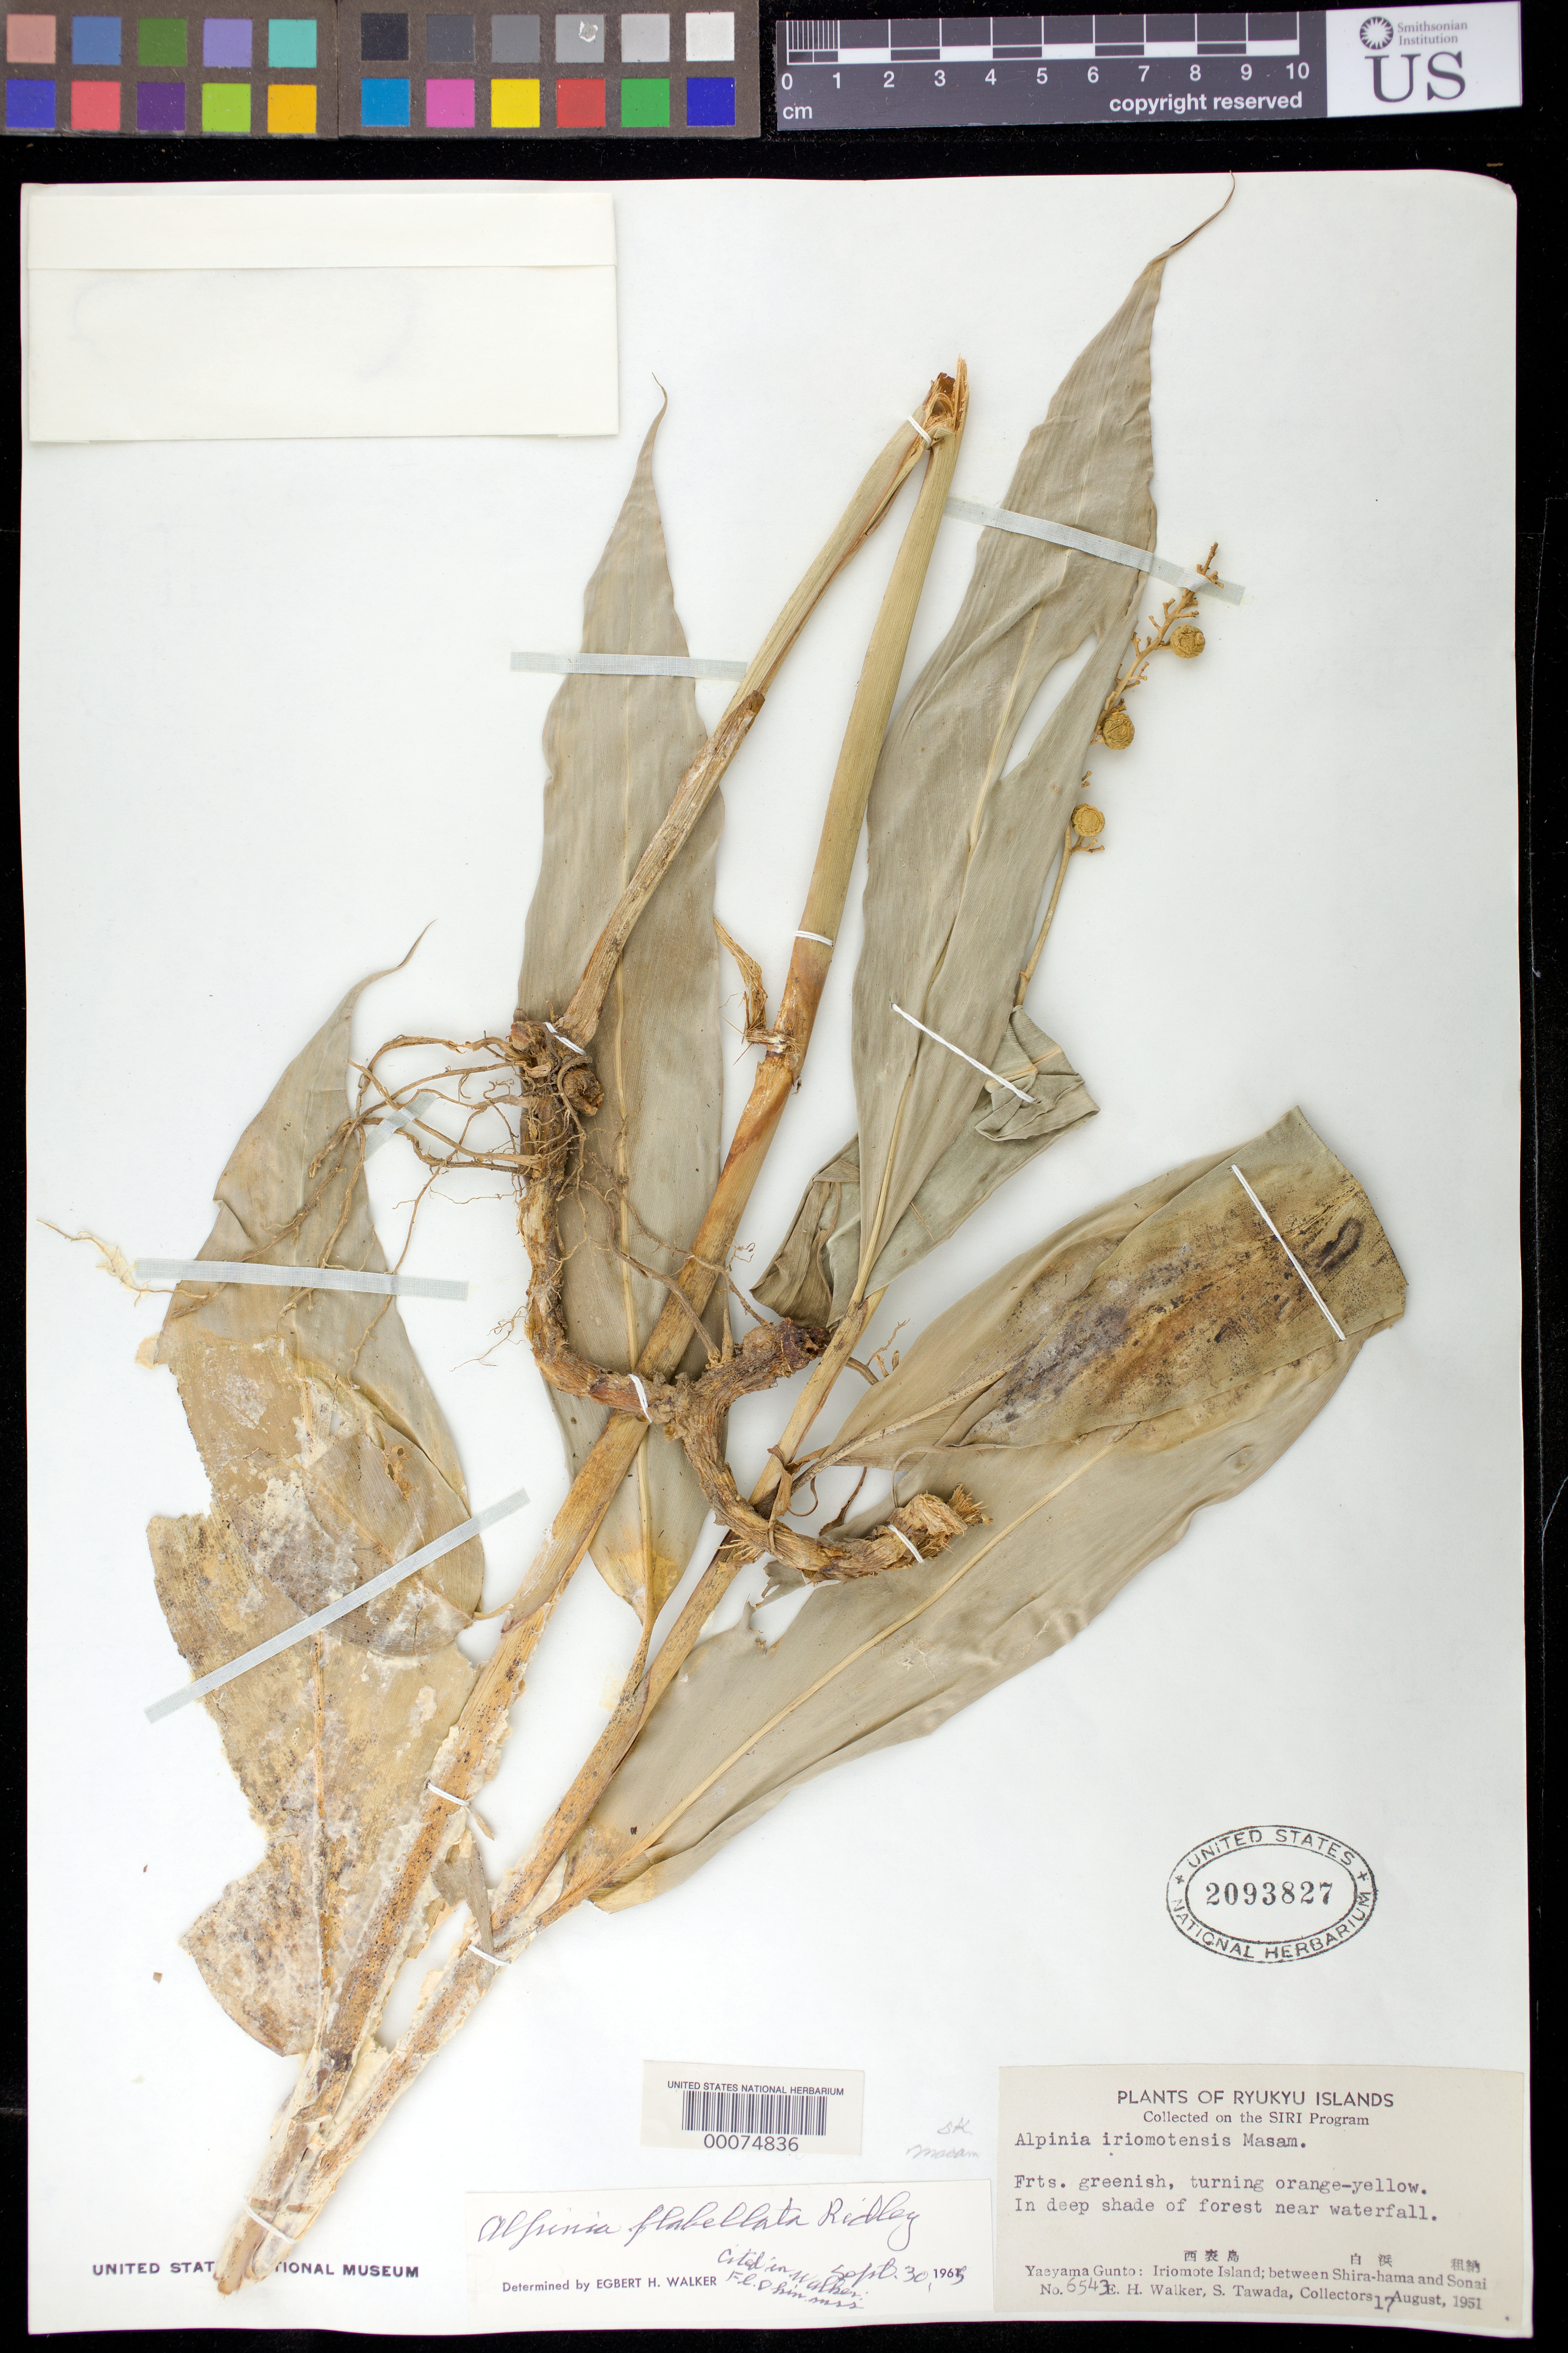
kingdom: Plantae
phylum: Tracheophyta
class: Liliopsida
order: Zingiberales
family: Zingiberaceae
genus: Alpinia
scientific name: Alpinia flabellata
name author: Ridl.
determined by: Walker, E. H.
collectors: E. H. Walker & S. Tawada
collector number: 6543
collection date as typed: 17 Aug 1951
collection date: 1951-08-17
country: Japan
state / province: Okinawa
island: Iriomote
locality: Yaeyama gunto; iriomote island shira-hama and sonai [Sakishima Is.]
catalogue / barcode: US 2093827